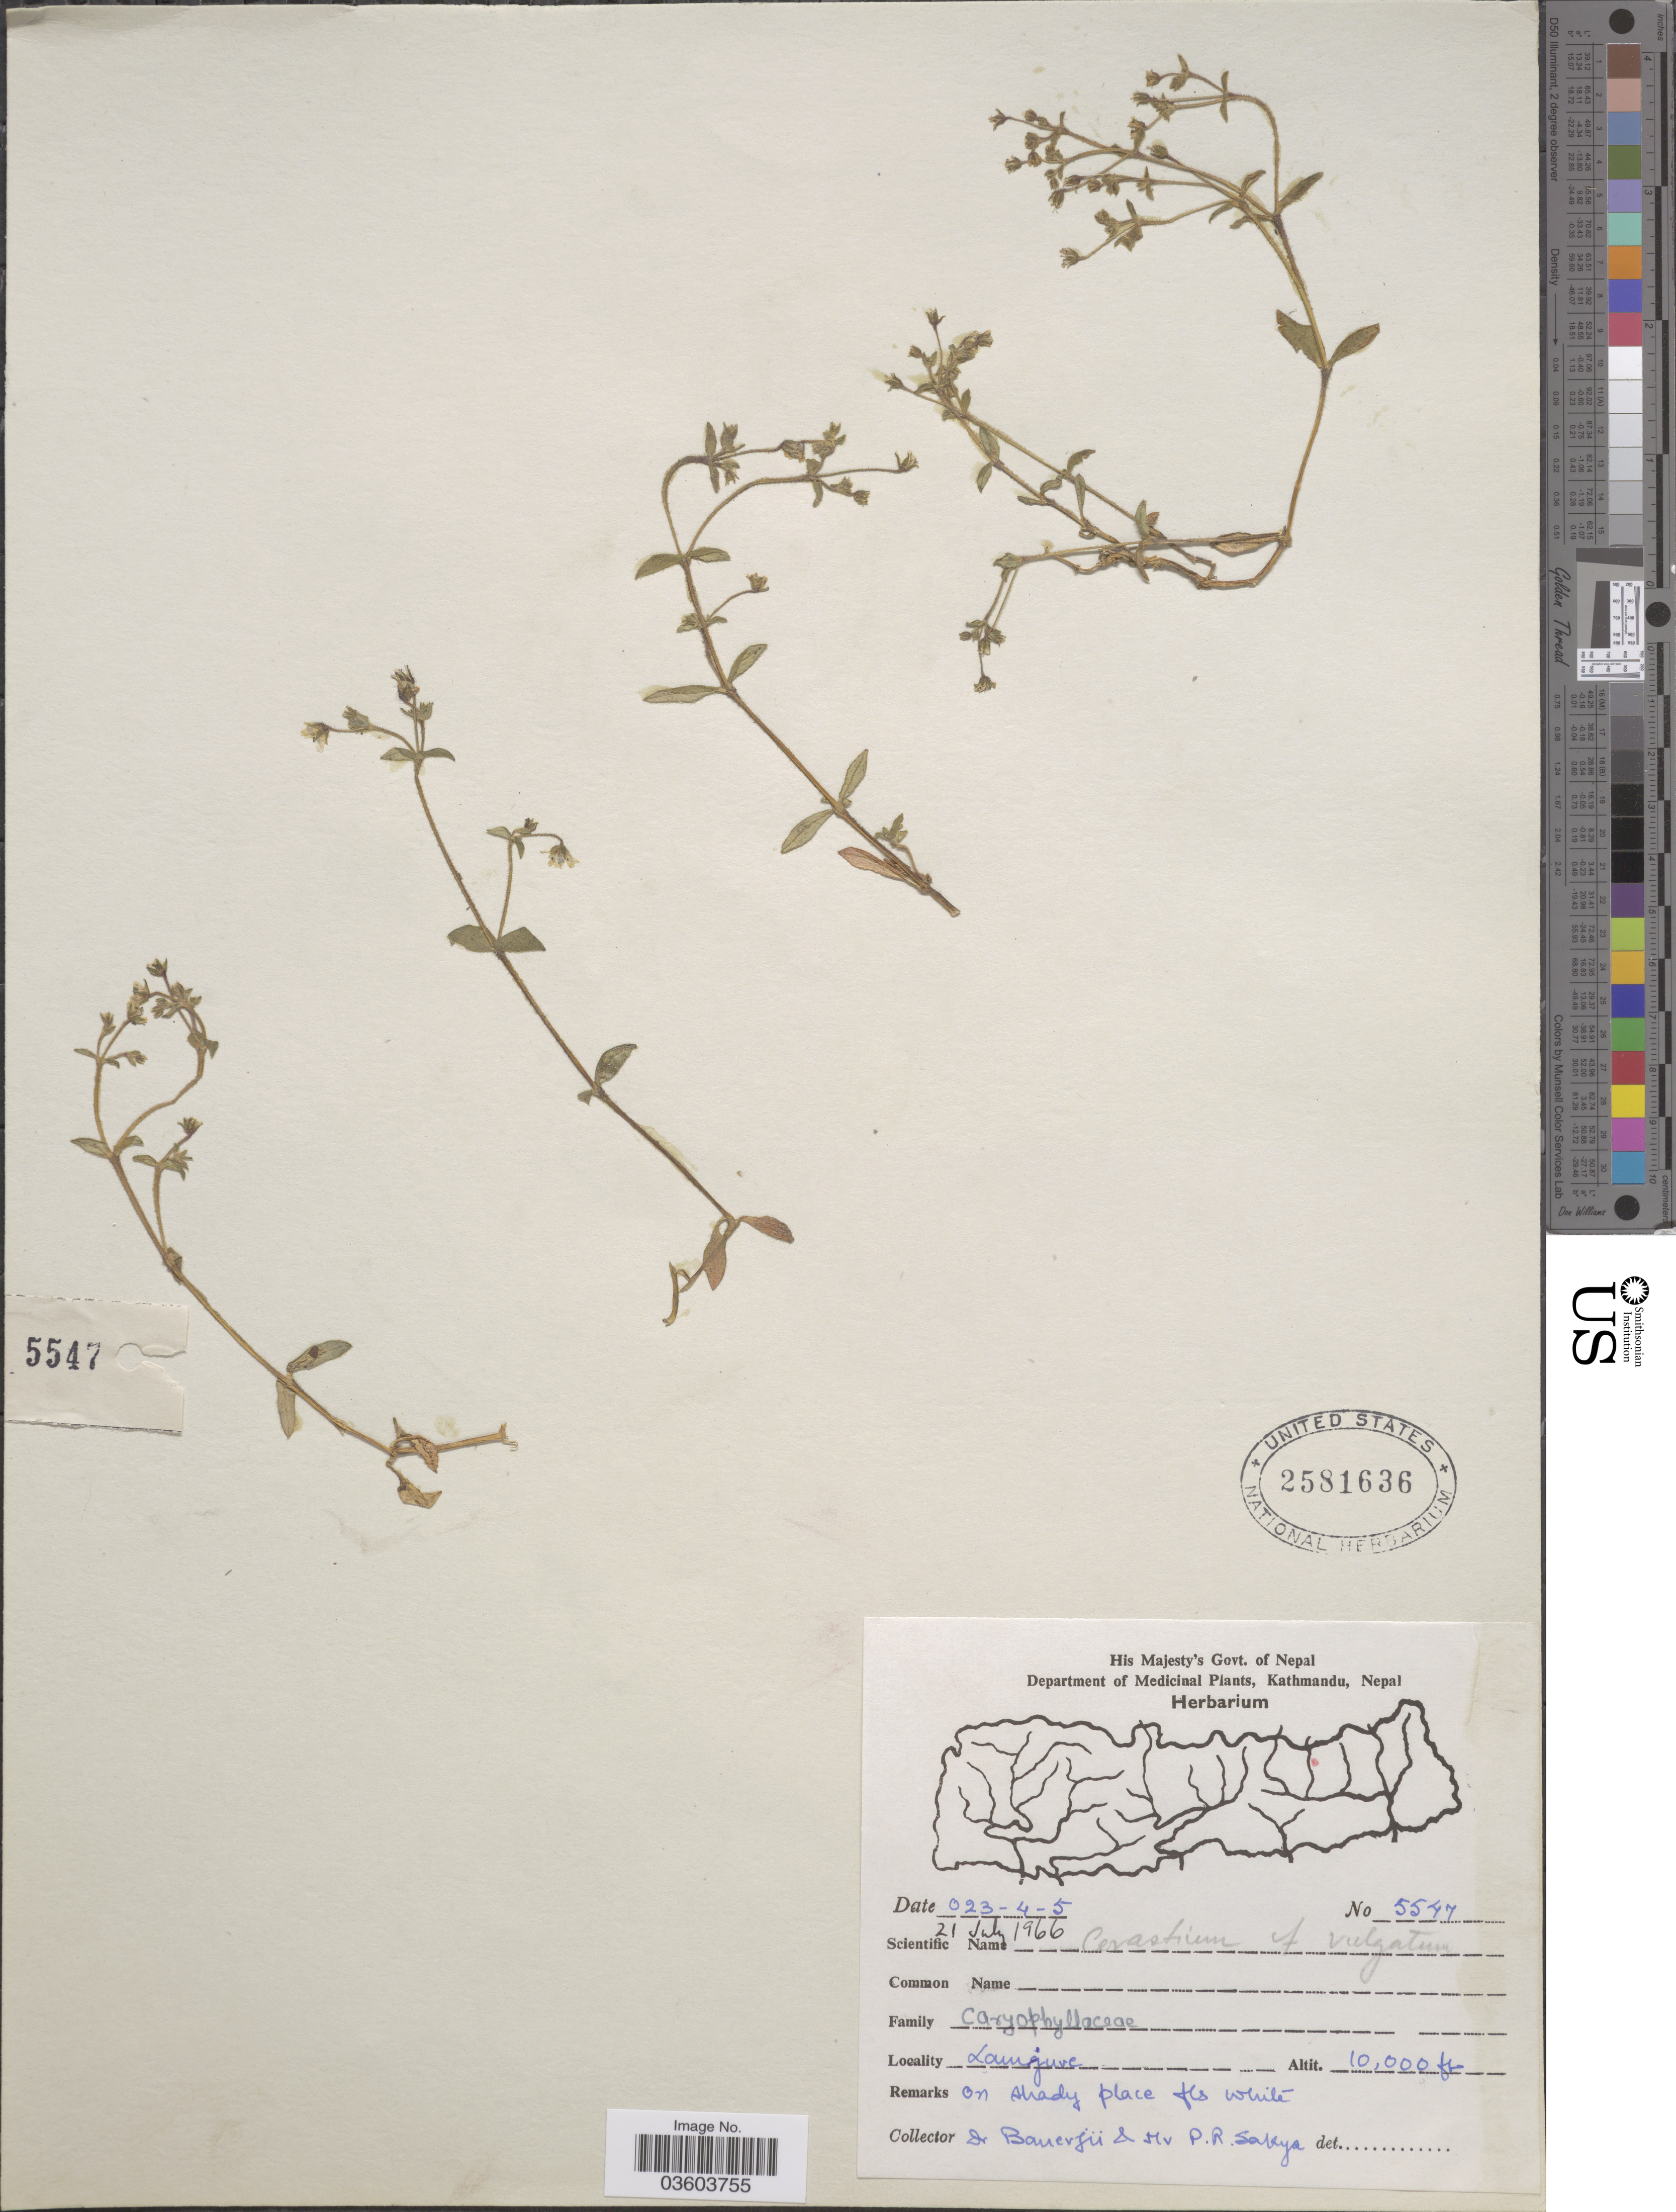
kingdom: Plantae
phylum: Tracheophyta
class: Magnoliopsida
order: Caryophyllales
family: Caryophyllaceae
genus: Cerastium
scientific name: Cerastium vulgatum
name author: L.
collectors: -. Banerjee & P. Sakya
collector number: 5547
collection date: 1905-04-23/1966-07-21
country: Nepal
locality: Lamjure.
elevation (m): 3048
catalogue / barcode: US 2581636